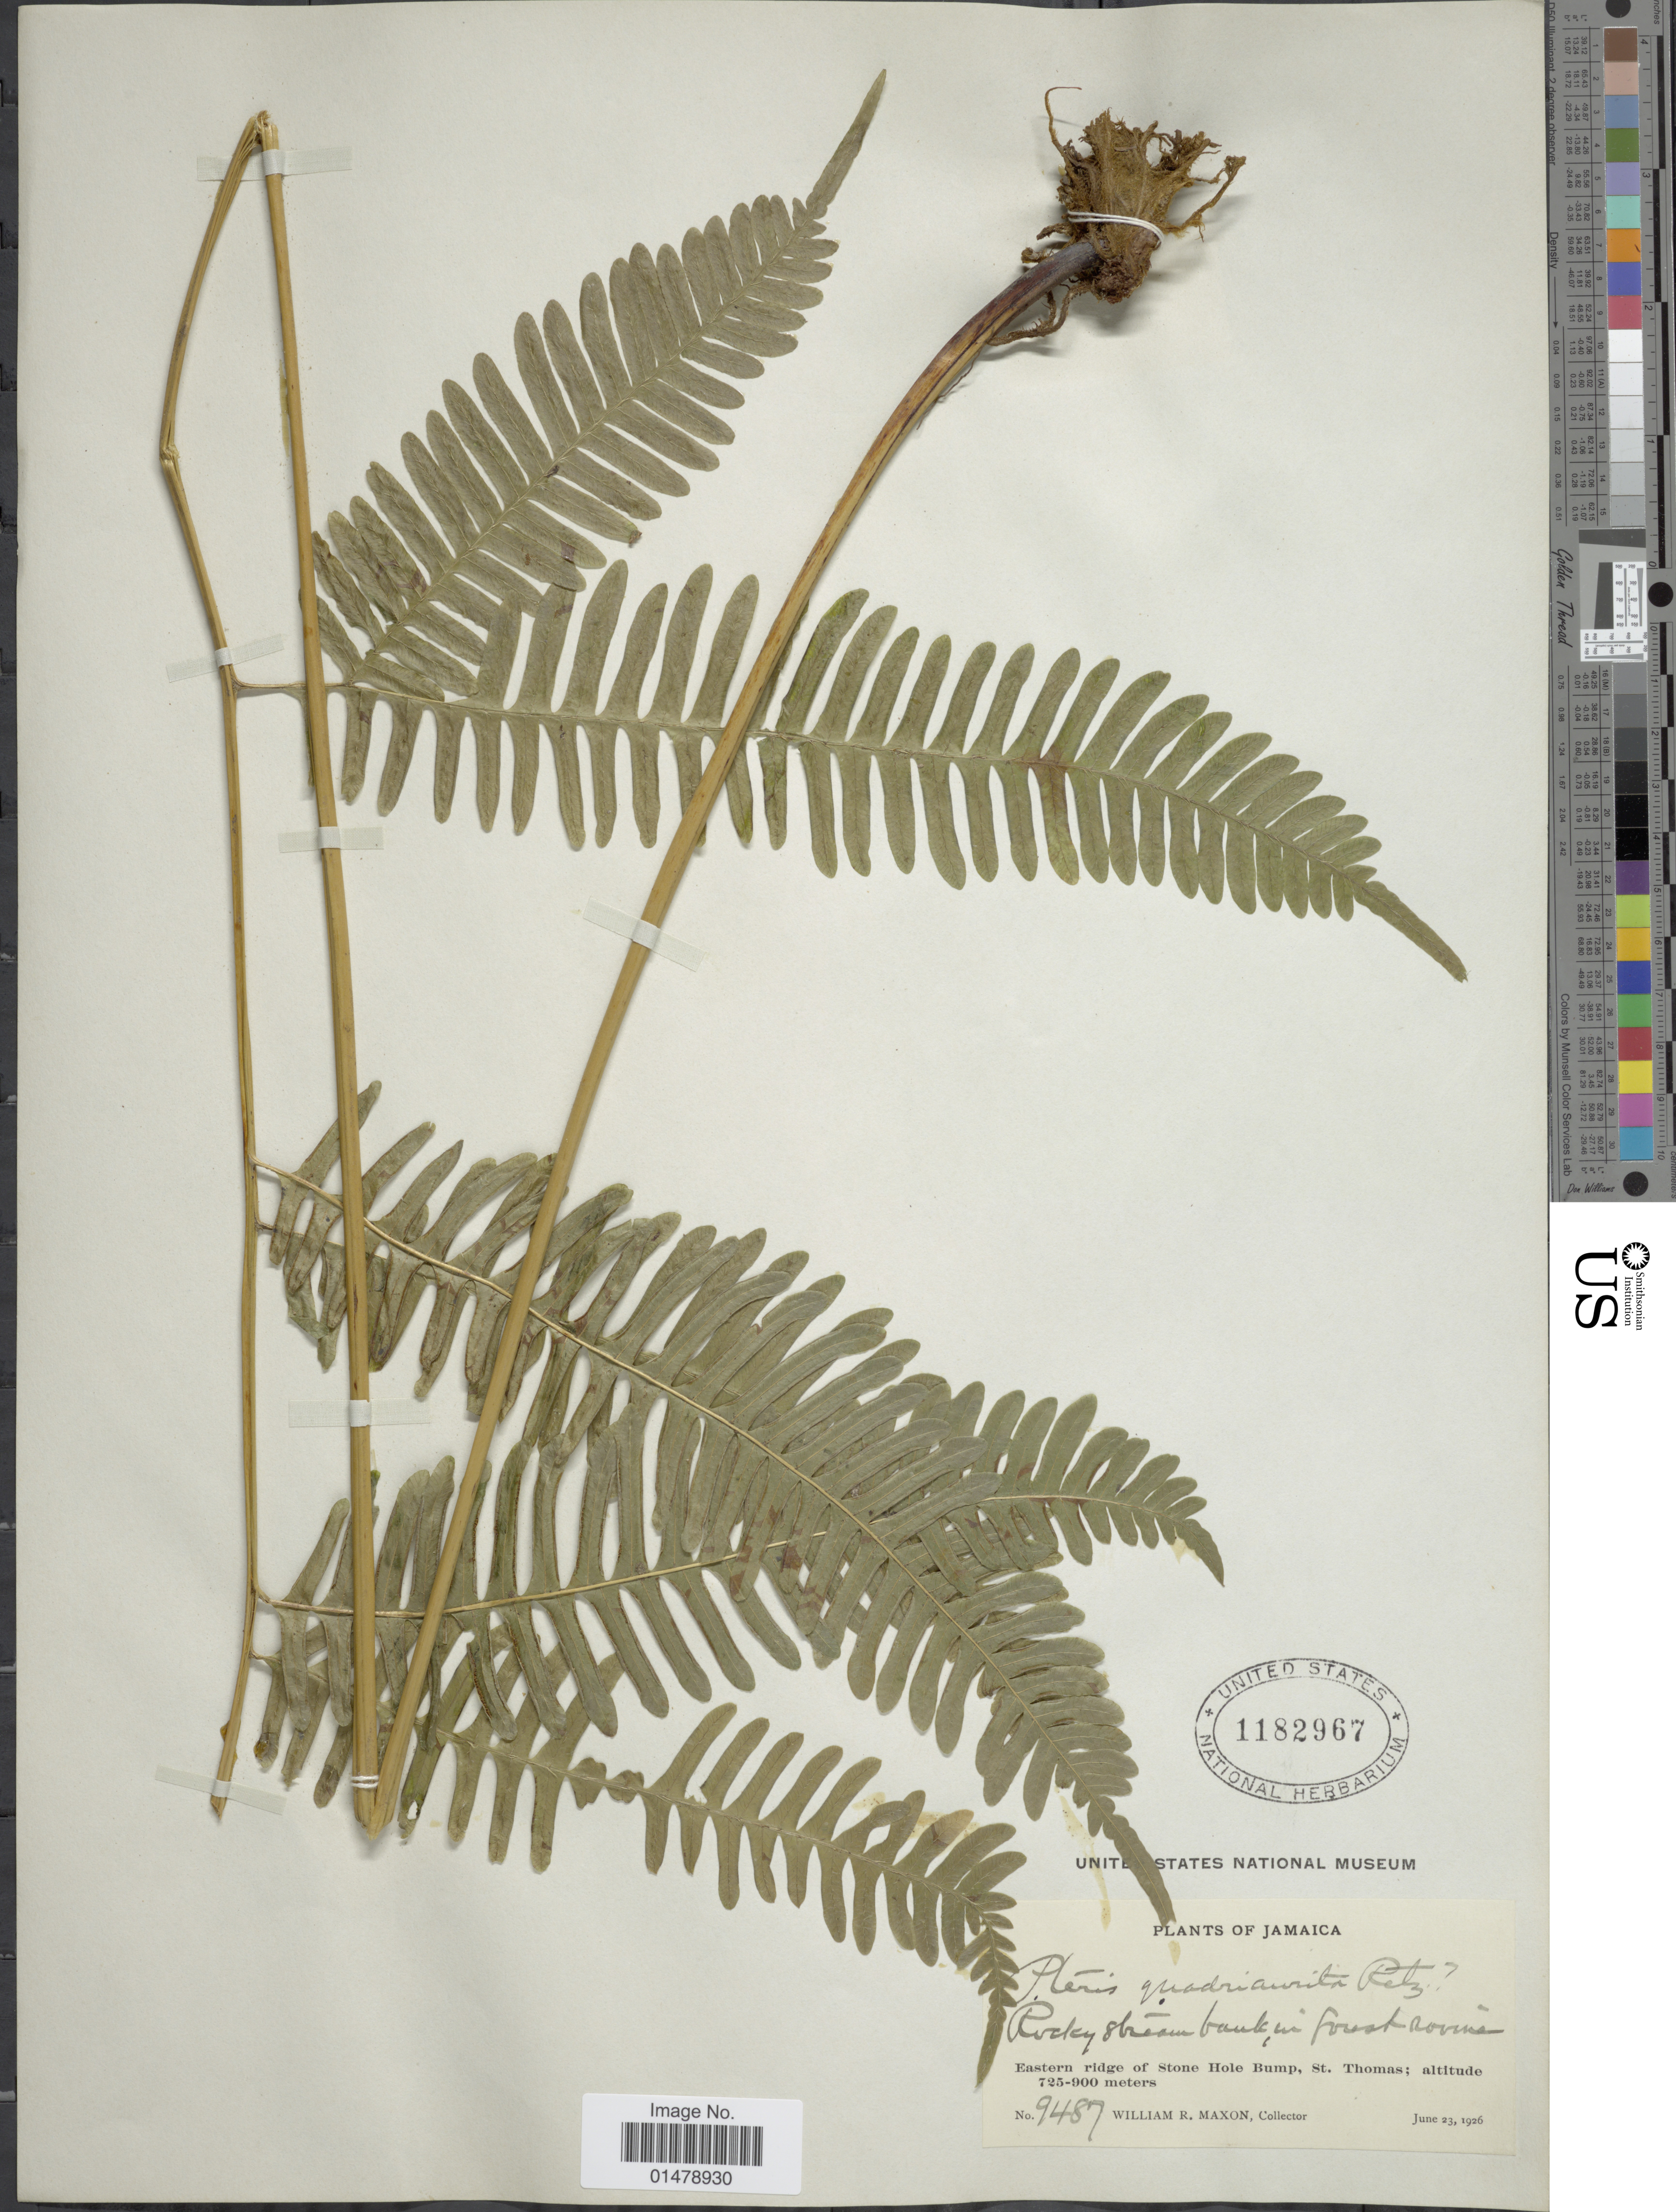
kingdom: Plantae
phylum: Tracheophyta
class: Polypodiopsida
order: Polypodiales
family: Pteridaceae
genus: Pteris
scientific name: Pteris quadriaurita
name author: Retz.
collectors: W. R. Maxon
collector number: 9487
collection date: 1926-06-23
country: Jamaica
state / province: Saint Thomas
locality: Eastern ridge of Stone Hole Bump, St. Thomas.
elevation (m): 725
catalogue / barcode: US 1182967